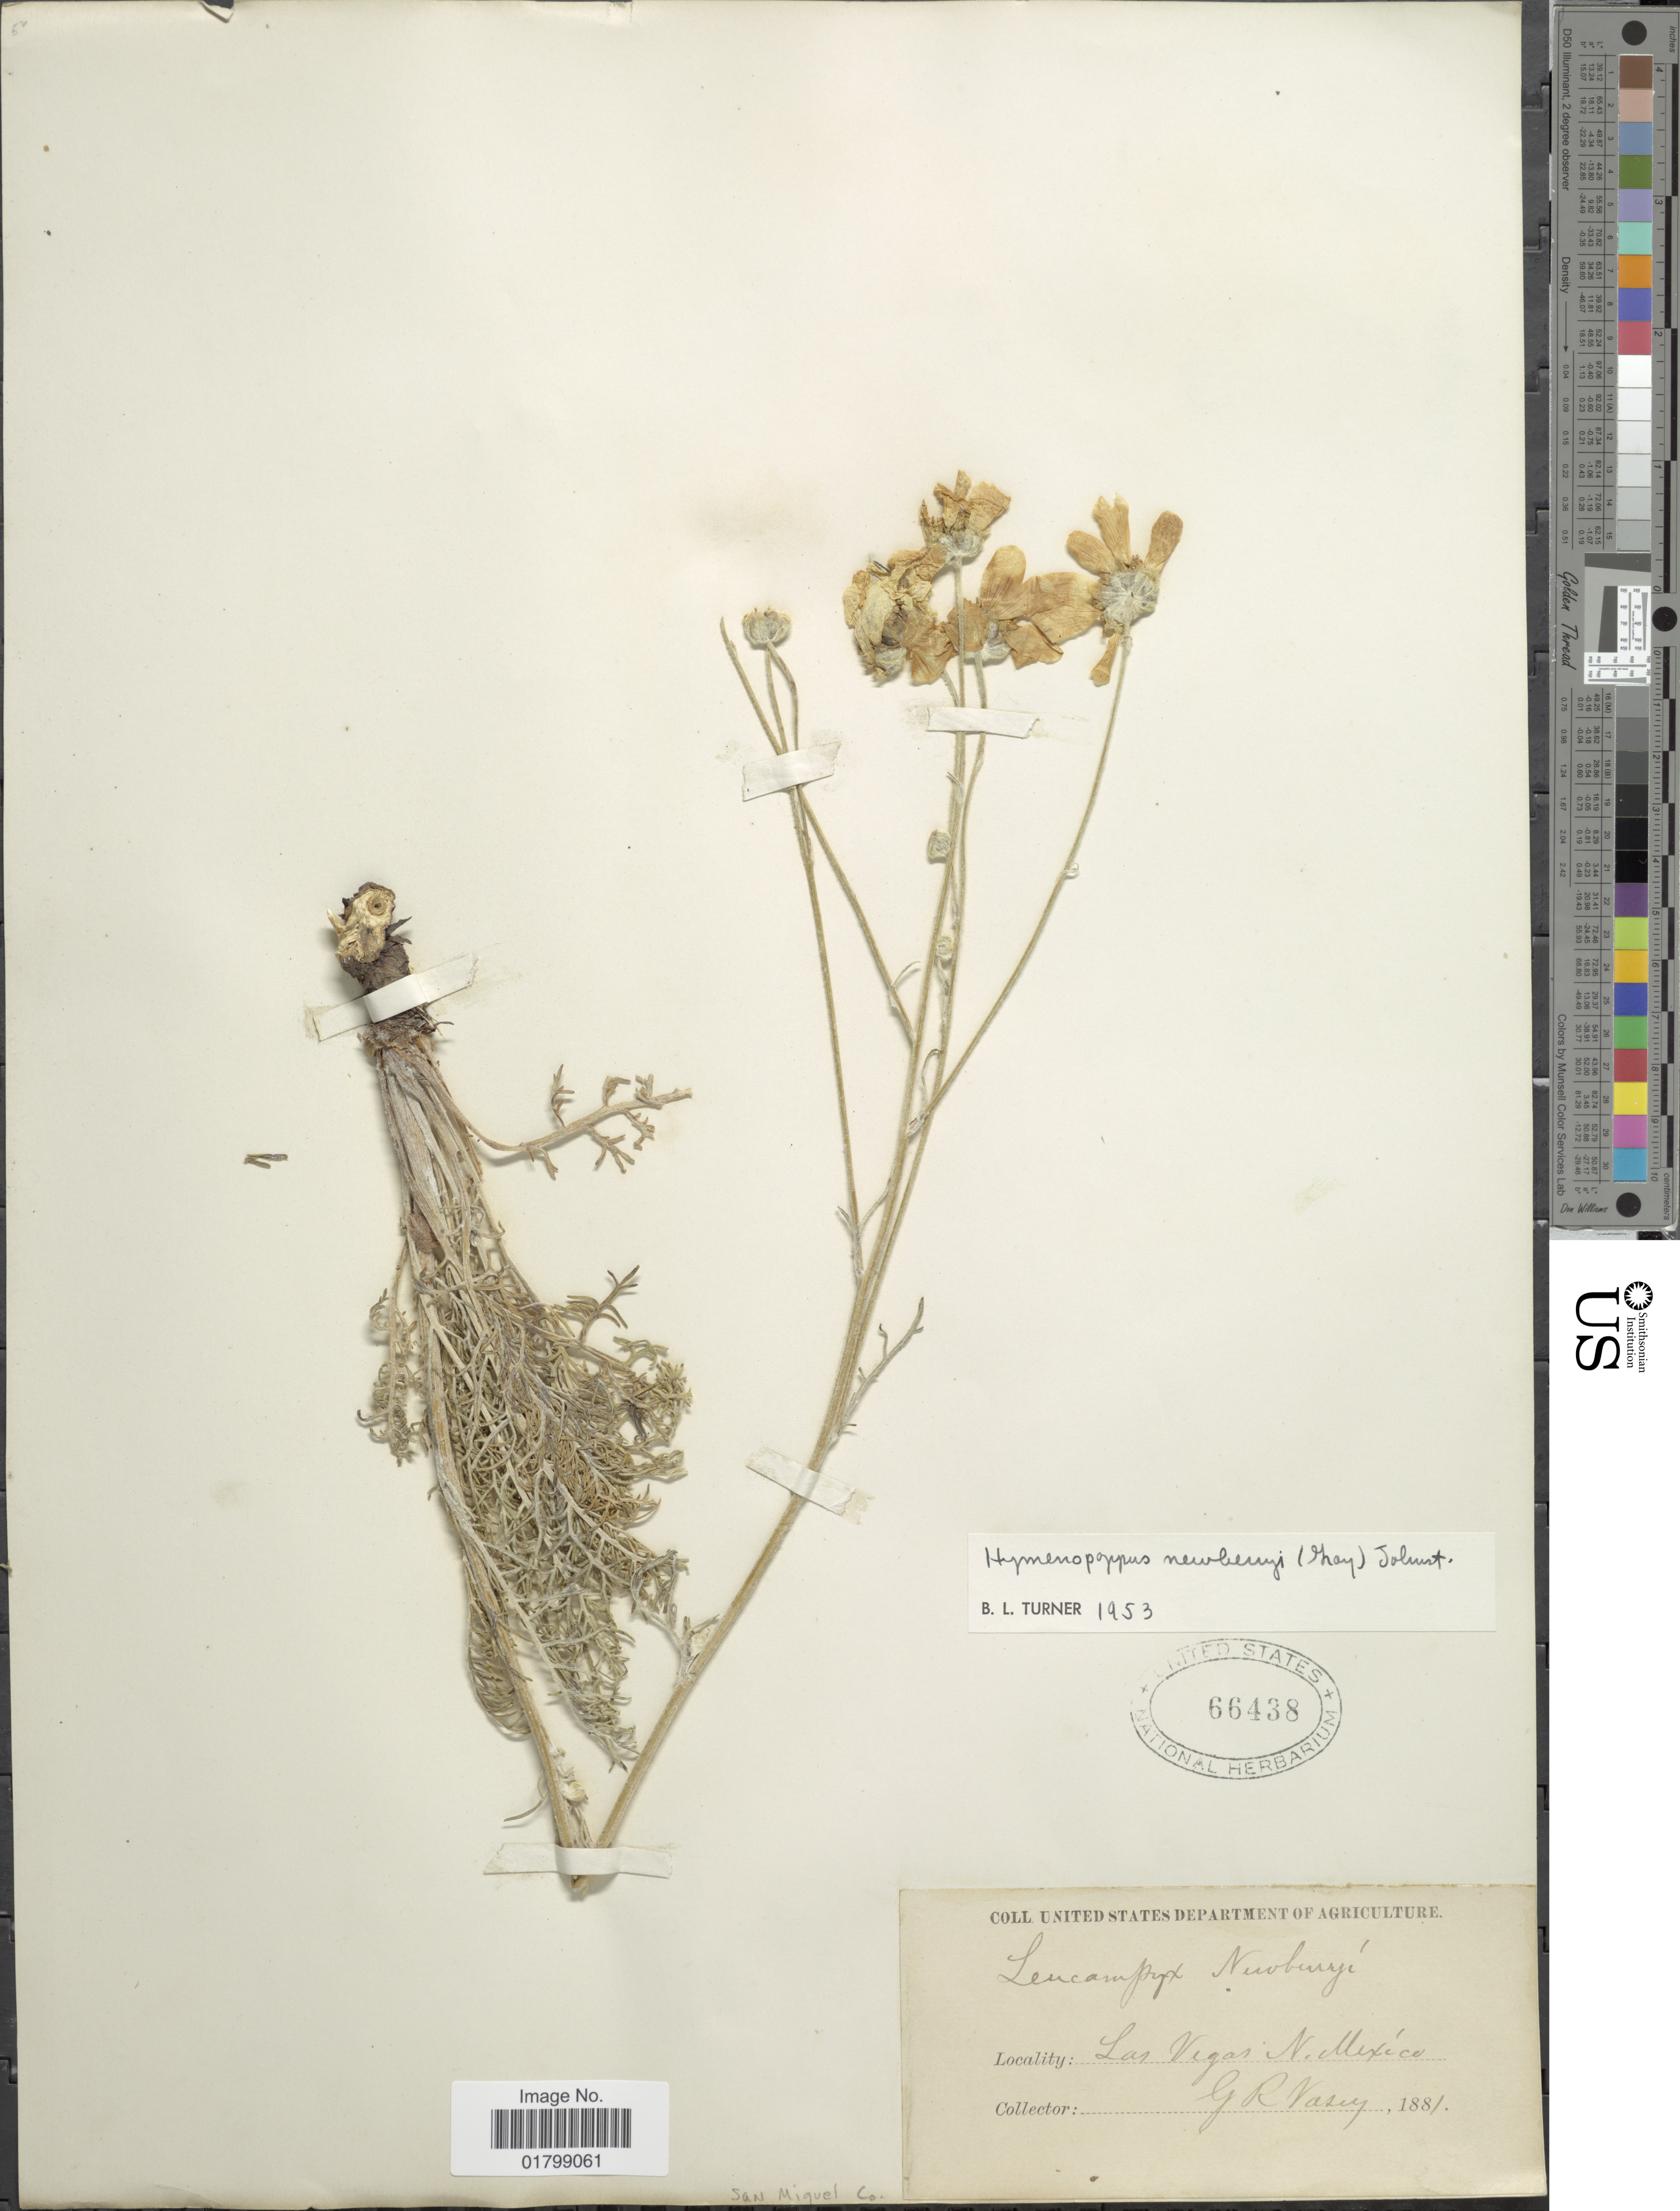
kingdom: Plantae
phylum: Tracheophyta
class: Magnoliopsida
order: Asterales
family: Asteraceae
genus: Hymenopappus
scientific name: Hymenopappus newberryi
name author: (D.D. Keck) B.L. Turner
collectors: G. R. Vasey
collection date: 1881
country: United States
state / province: New Mexico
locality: Las Vegas, San Miguel Co.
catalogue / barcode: US 66438